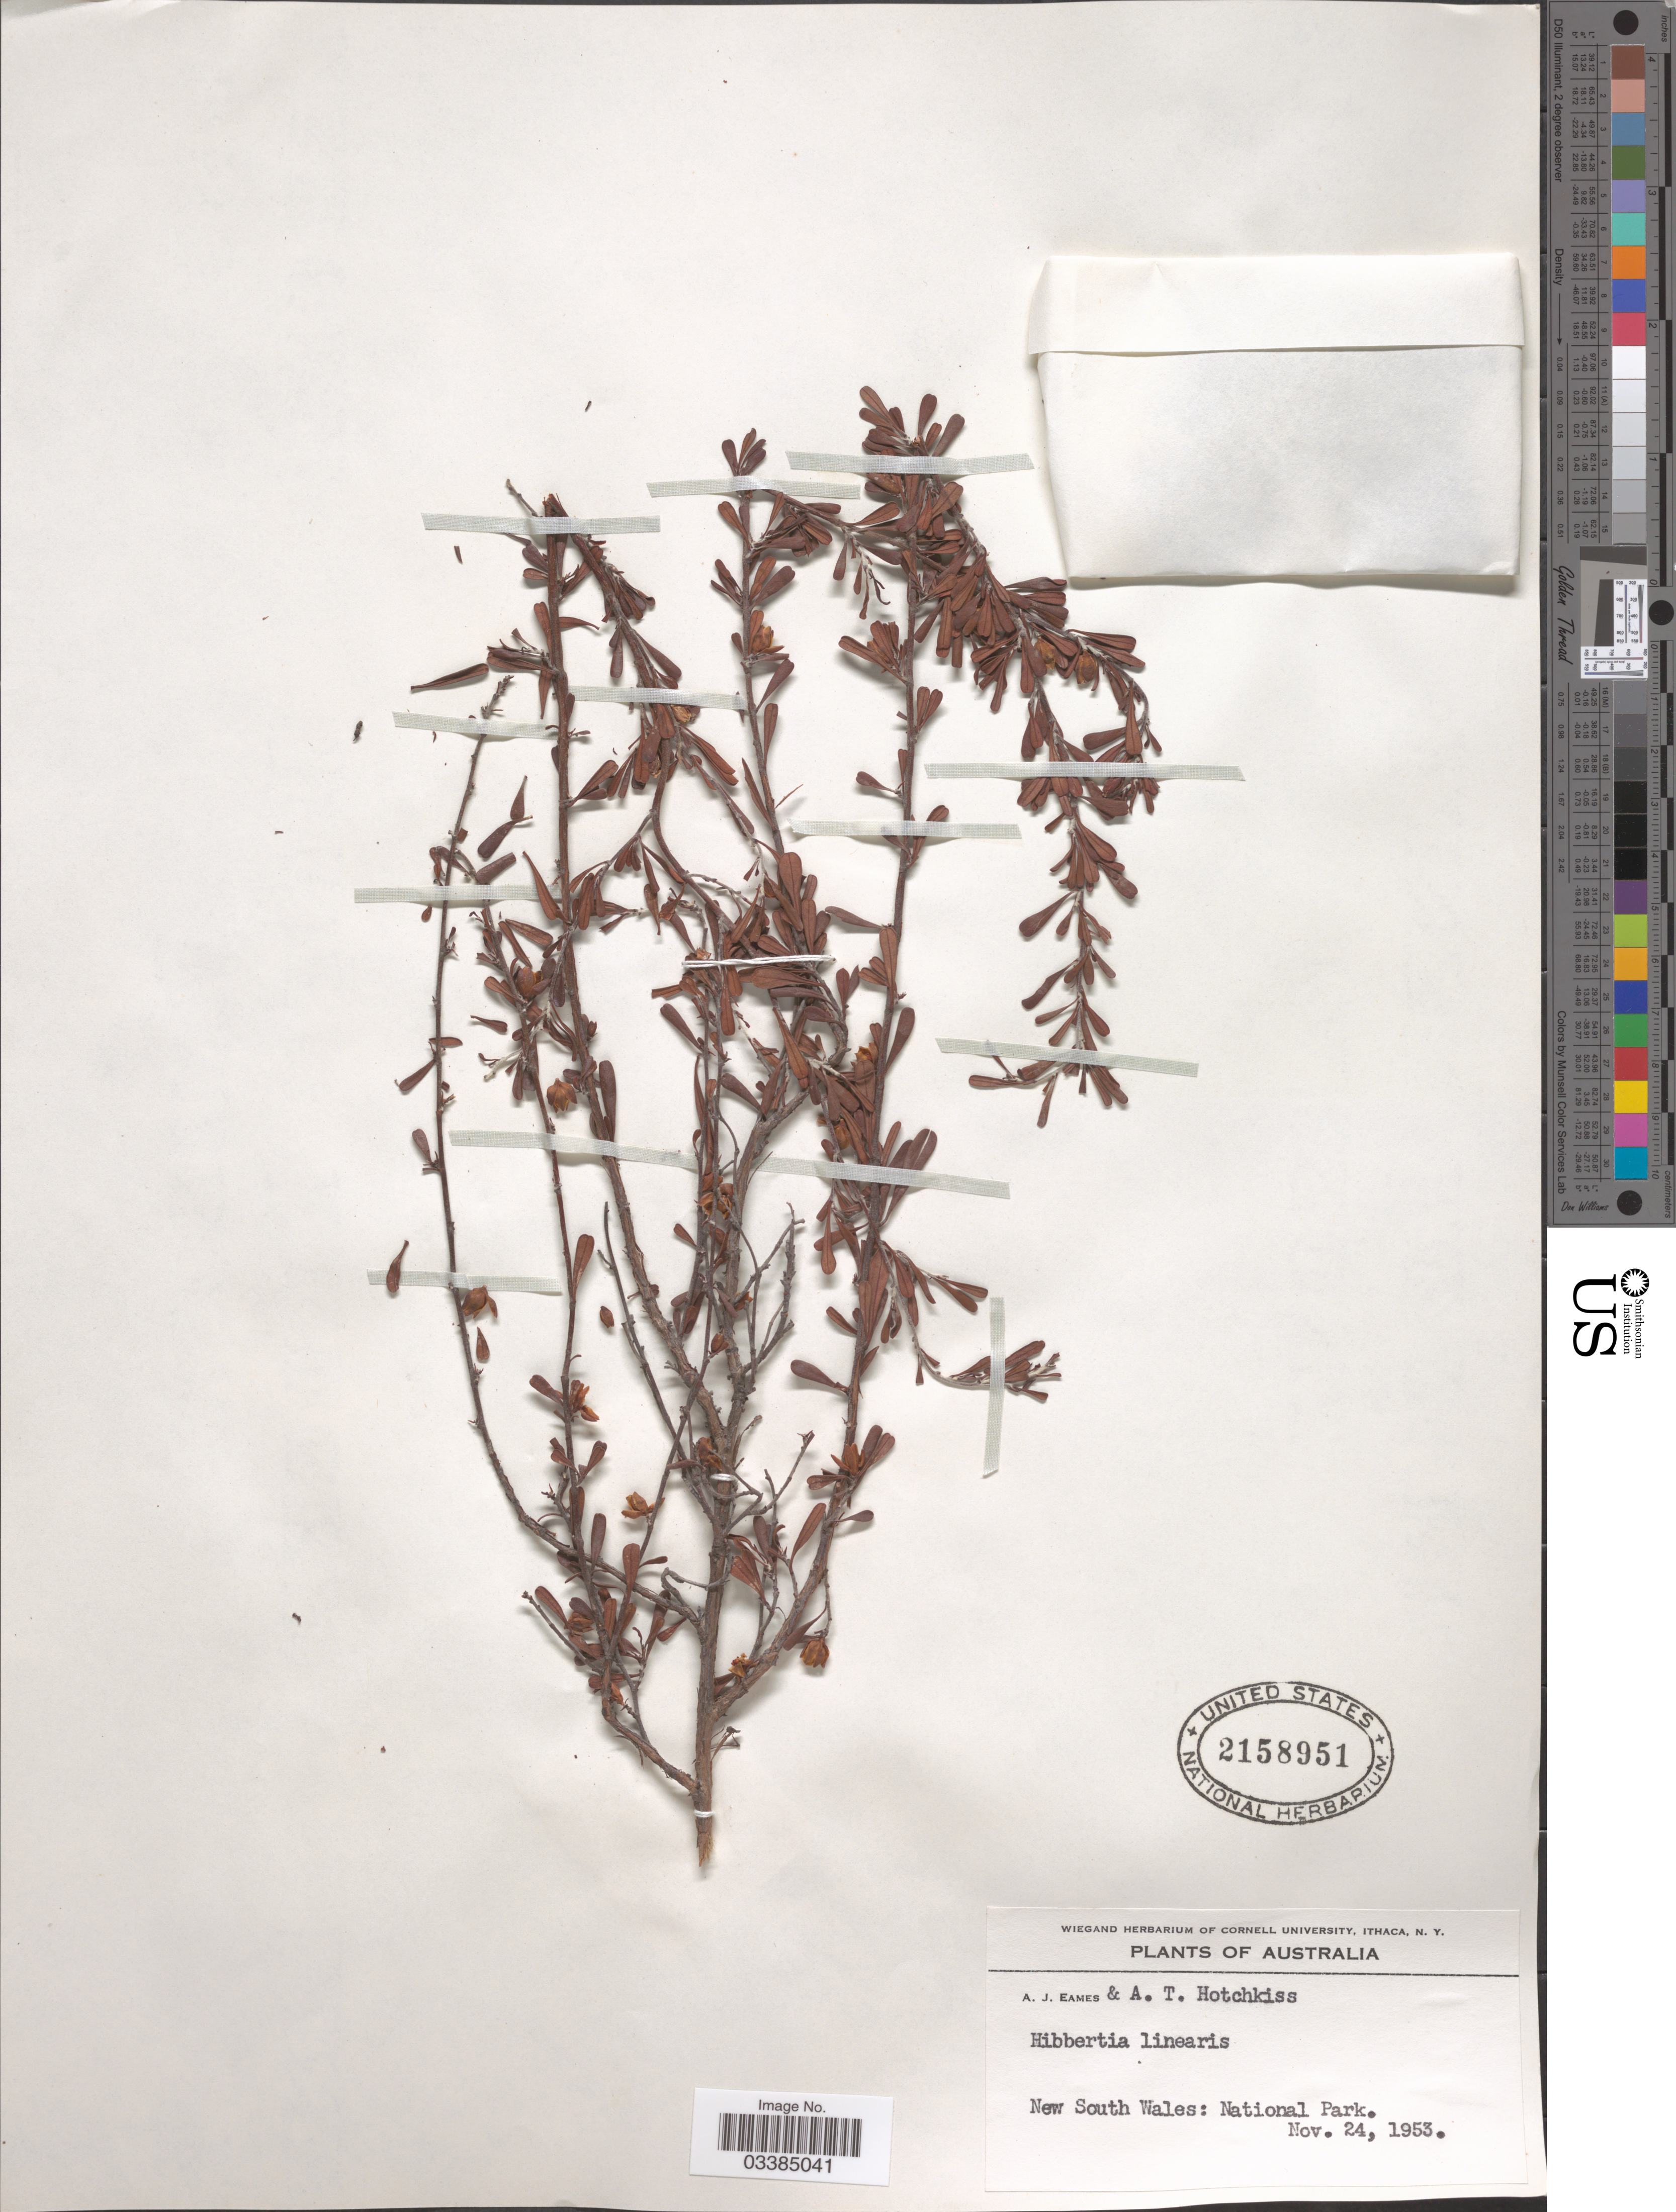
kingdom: Plantae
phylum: Tracheophyta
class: Magnoliopsida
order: Dilleniales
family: Dilleniaceae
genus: Hibbertia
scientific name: Hibbertia linearis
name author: R. Br. ex DC.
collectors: A. J. Eames & A. Hotchkiss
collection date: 1953-11-24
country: Australia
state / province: New South Wales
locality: National Park.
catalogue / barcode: US 2158951